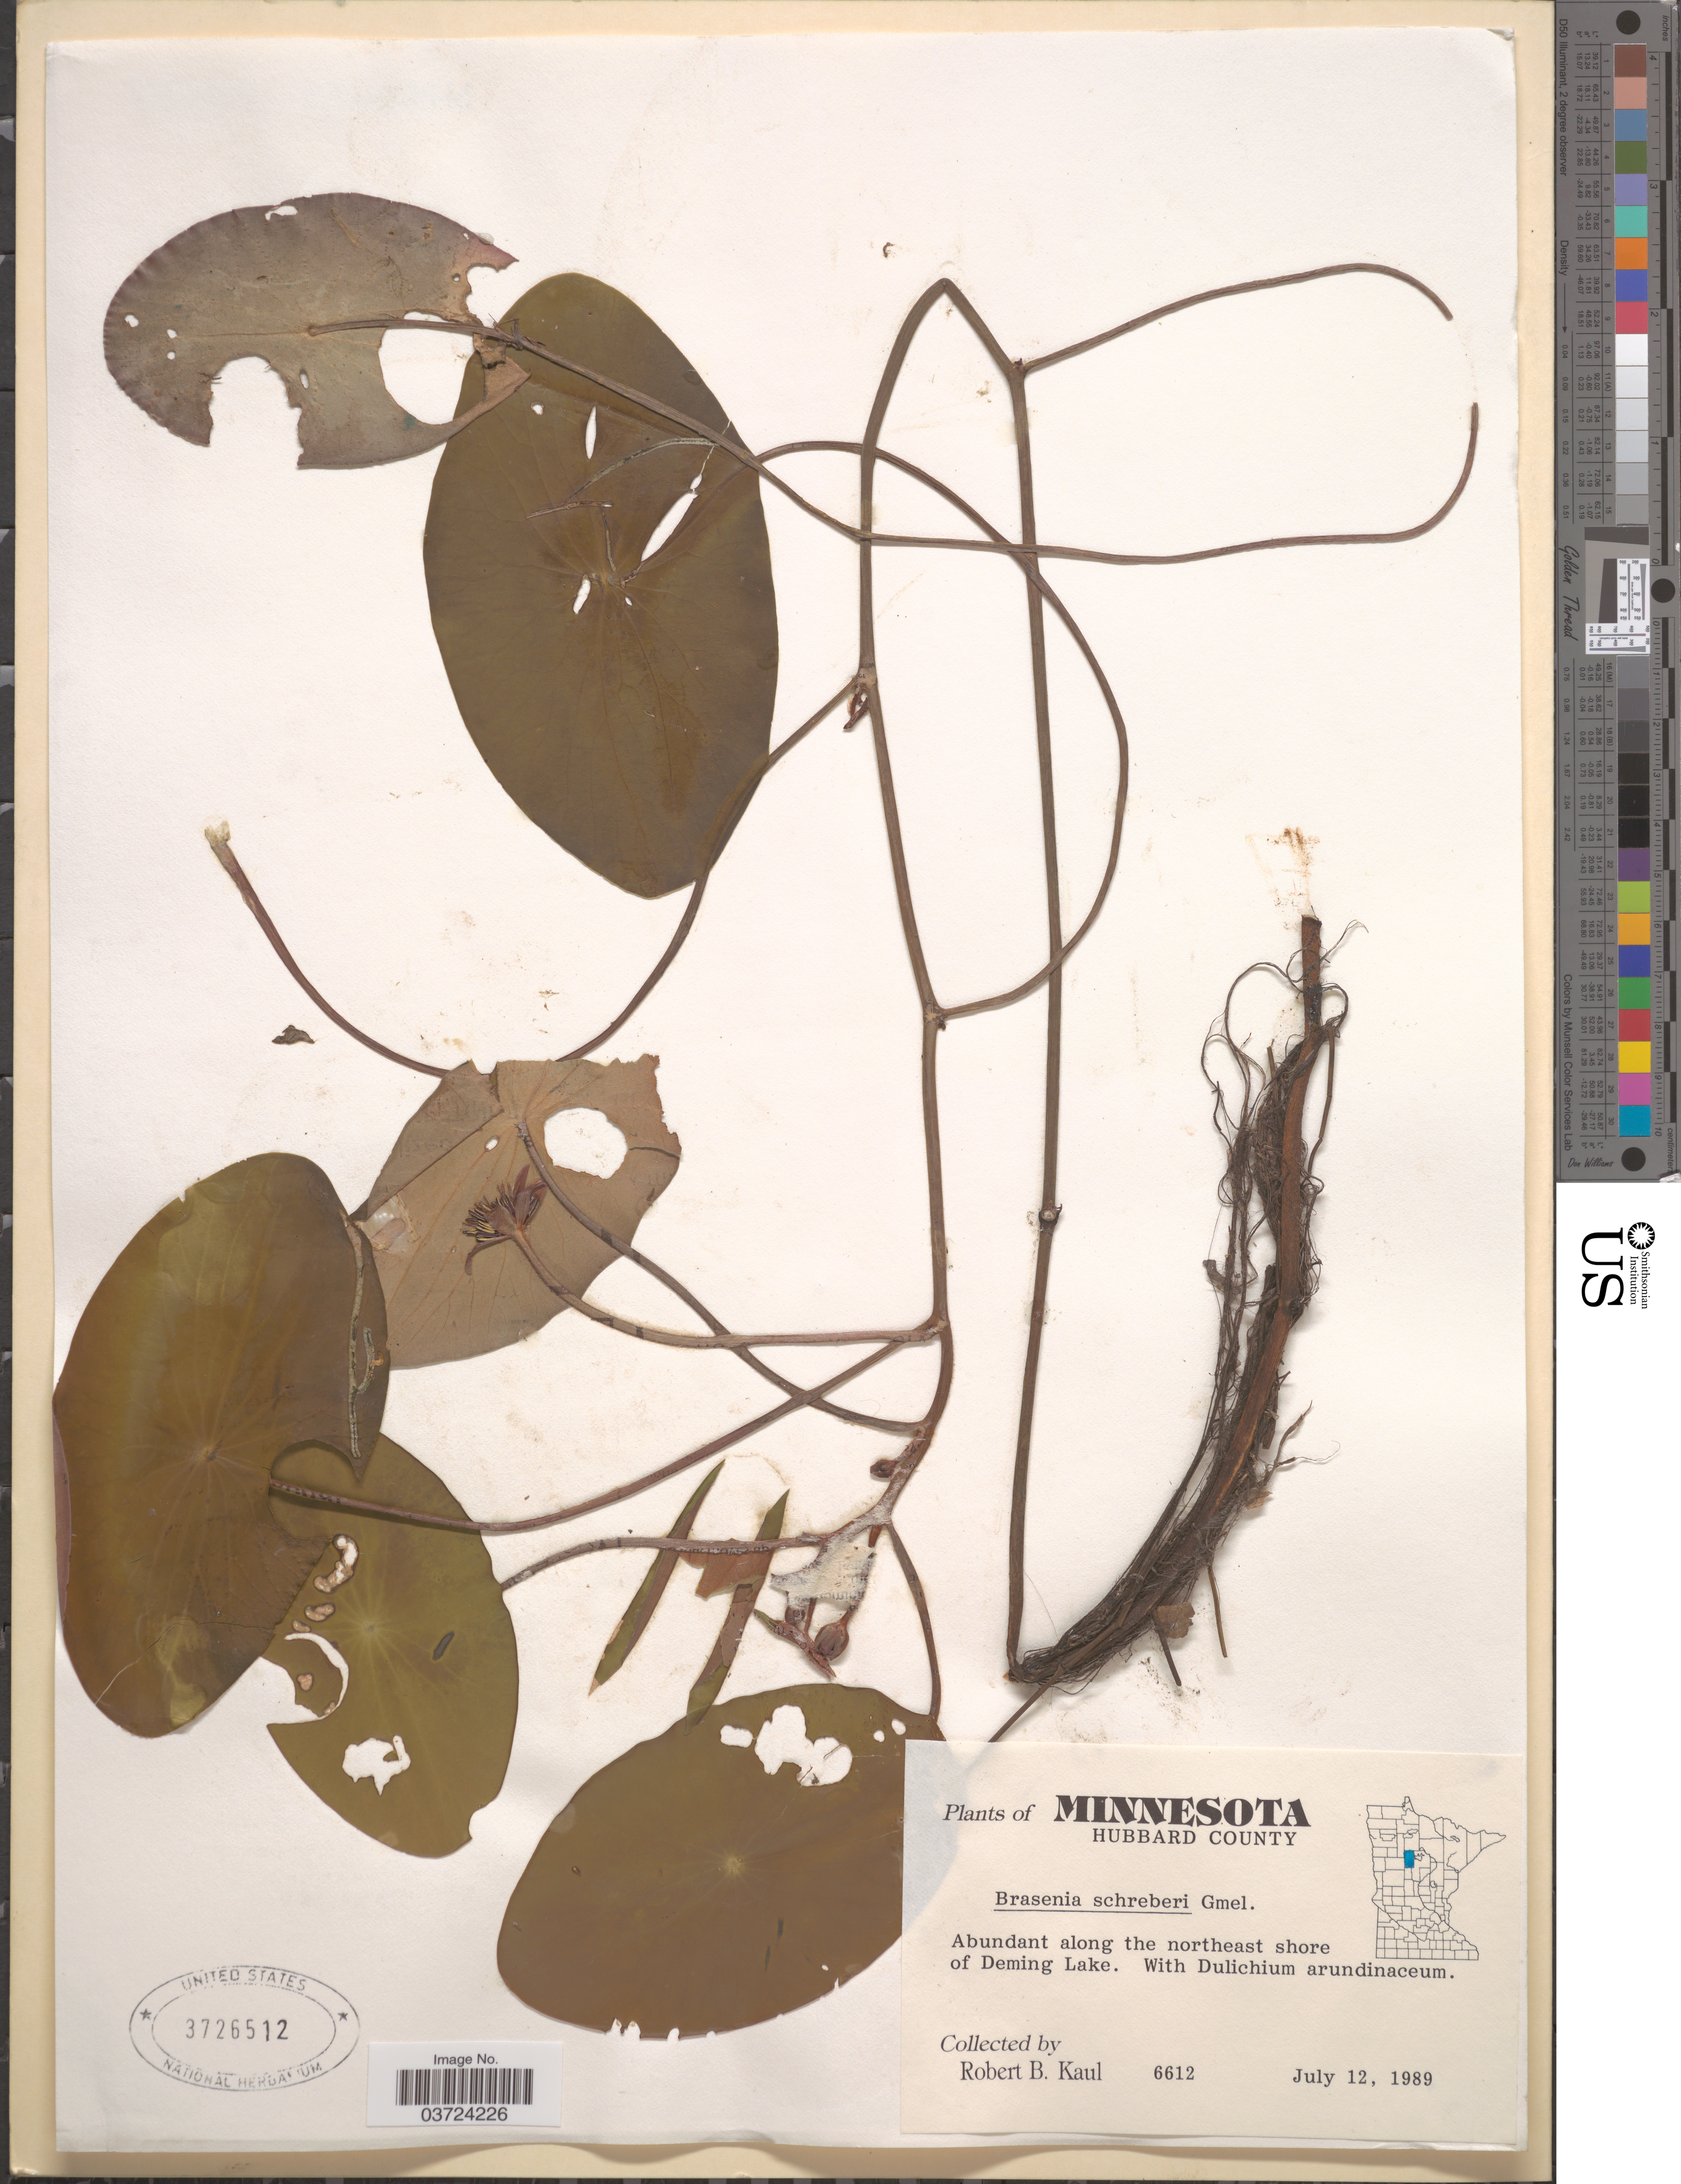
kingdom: Plantae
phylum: Tracheophyta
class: Magnoliopsida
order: Nymphaeales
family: Cabombaceae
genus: Brasenia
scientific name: Brasenia schreberi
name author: J.F. Gmel.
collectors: R. Kaul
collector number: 6612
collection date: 1989-07-12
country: United States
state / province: Minnesota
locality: Hubbard County. Along the northeast shore of Deming Lake.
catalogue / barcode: US 3726512